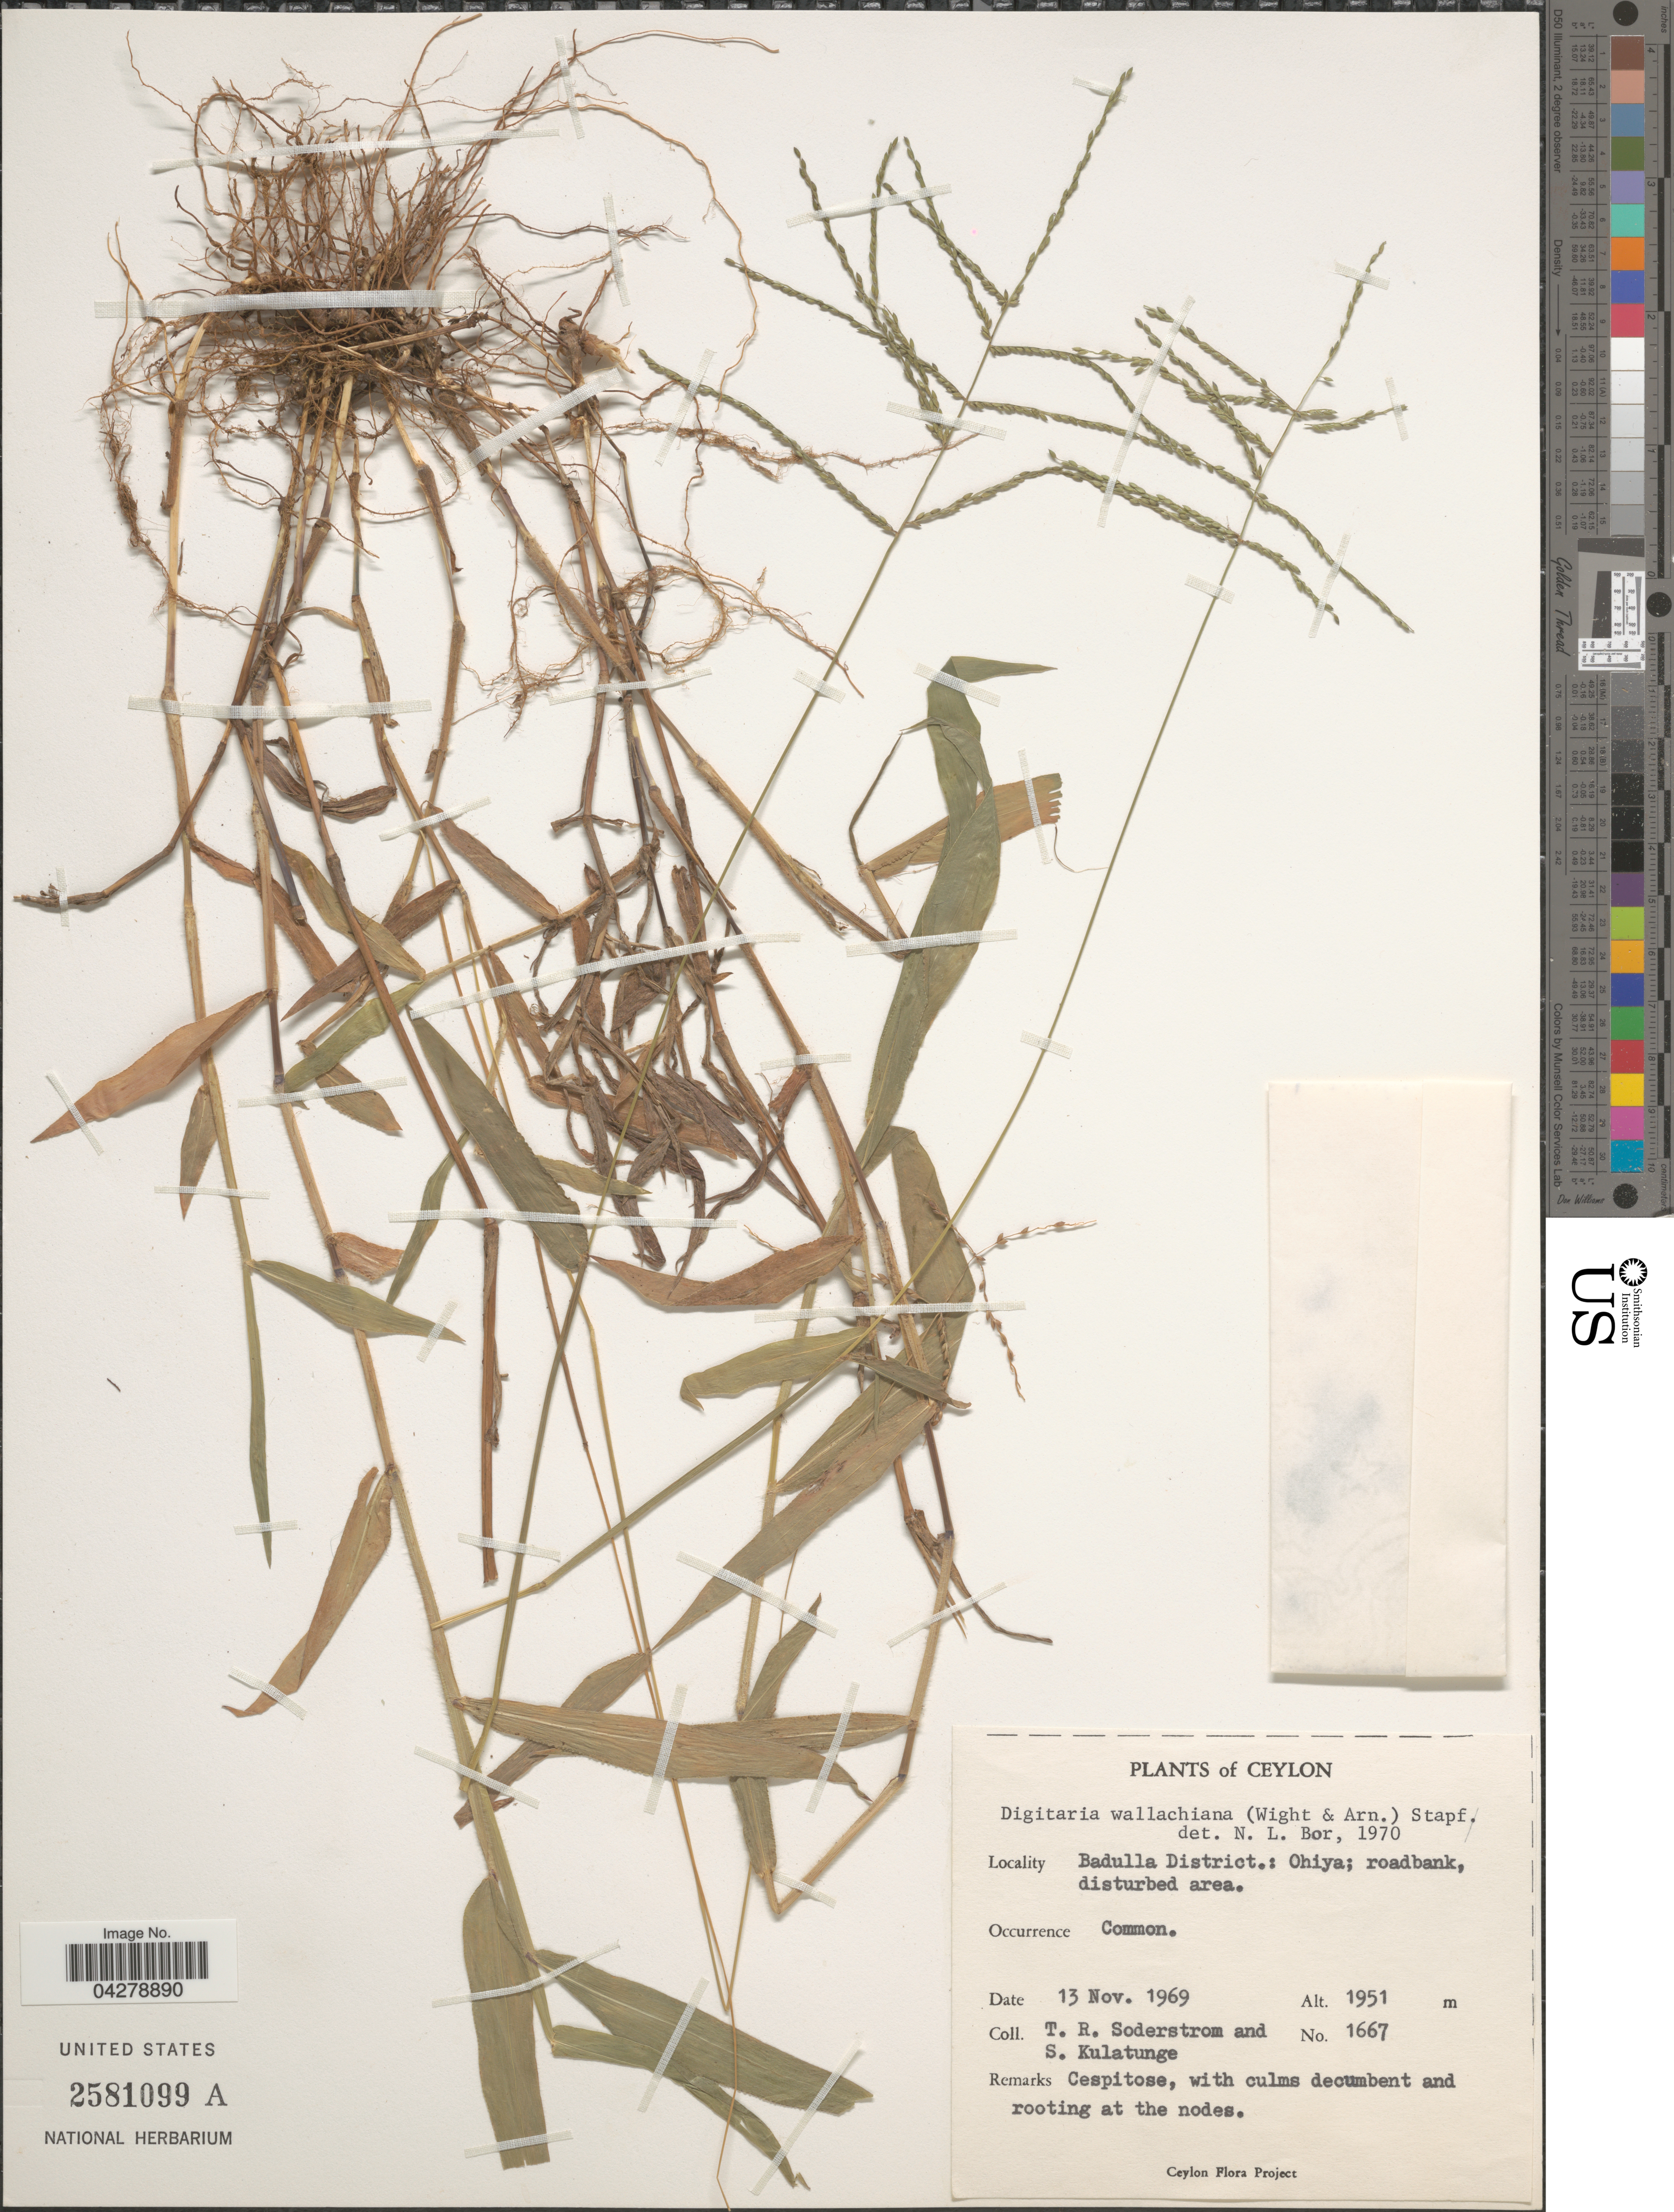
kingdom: Plantae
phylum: Tracheophyta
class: Liliopsida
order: Poales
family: Poaceae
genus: Digitaria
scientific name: Digitaria wallichiana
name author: (Nees) Stapf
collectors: T. R. Soderstrom & S. Kulatunge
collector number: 1667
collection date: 1969-11-13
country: Sri Lanka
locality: Ceylon. Badulla District.: Ohiya; roadbank, disturbed area.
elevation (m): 1951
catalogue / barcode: US 2581099A